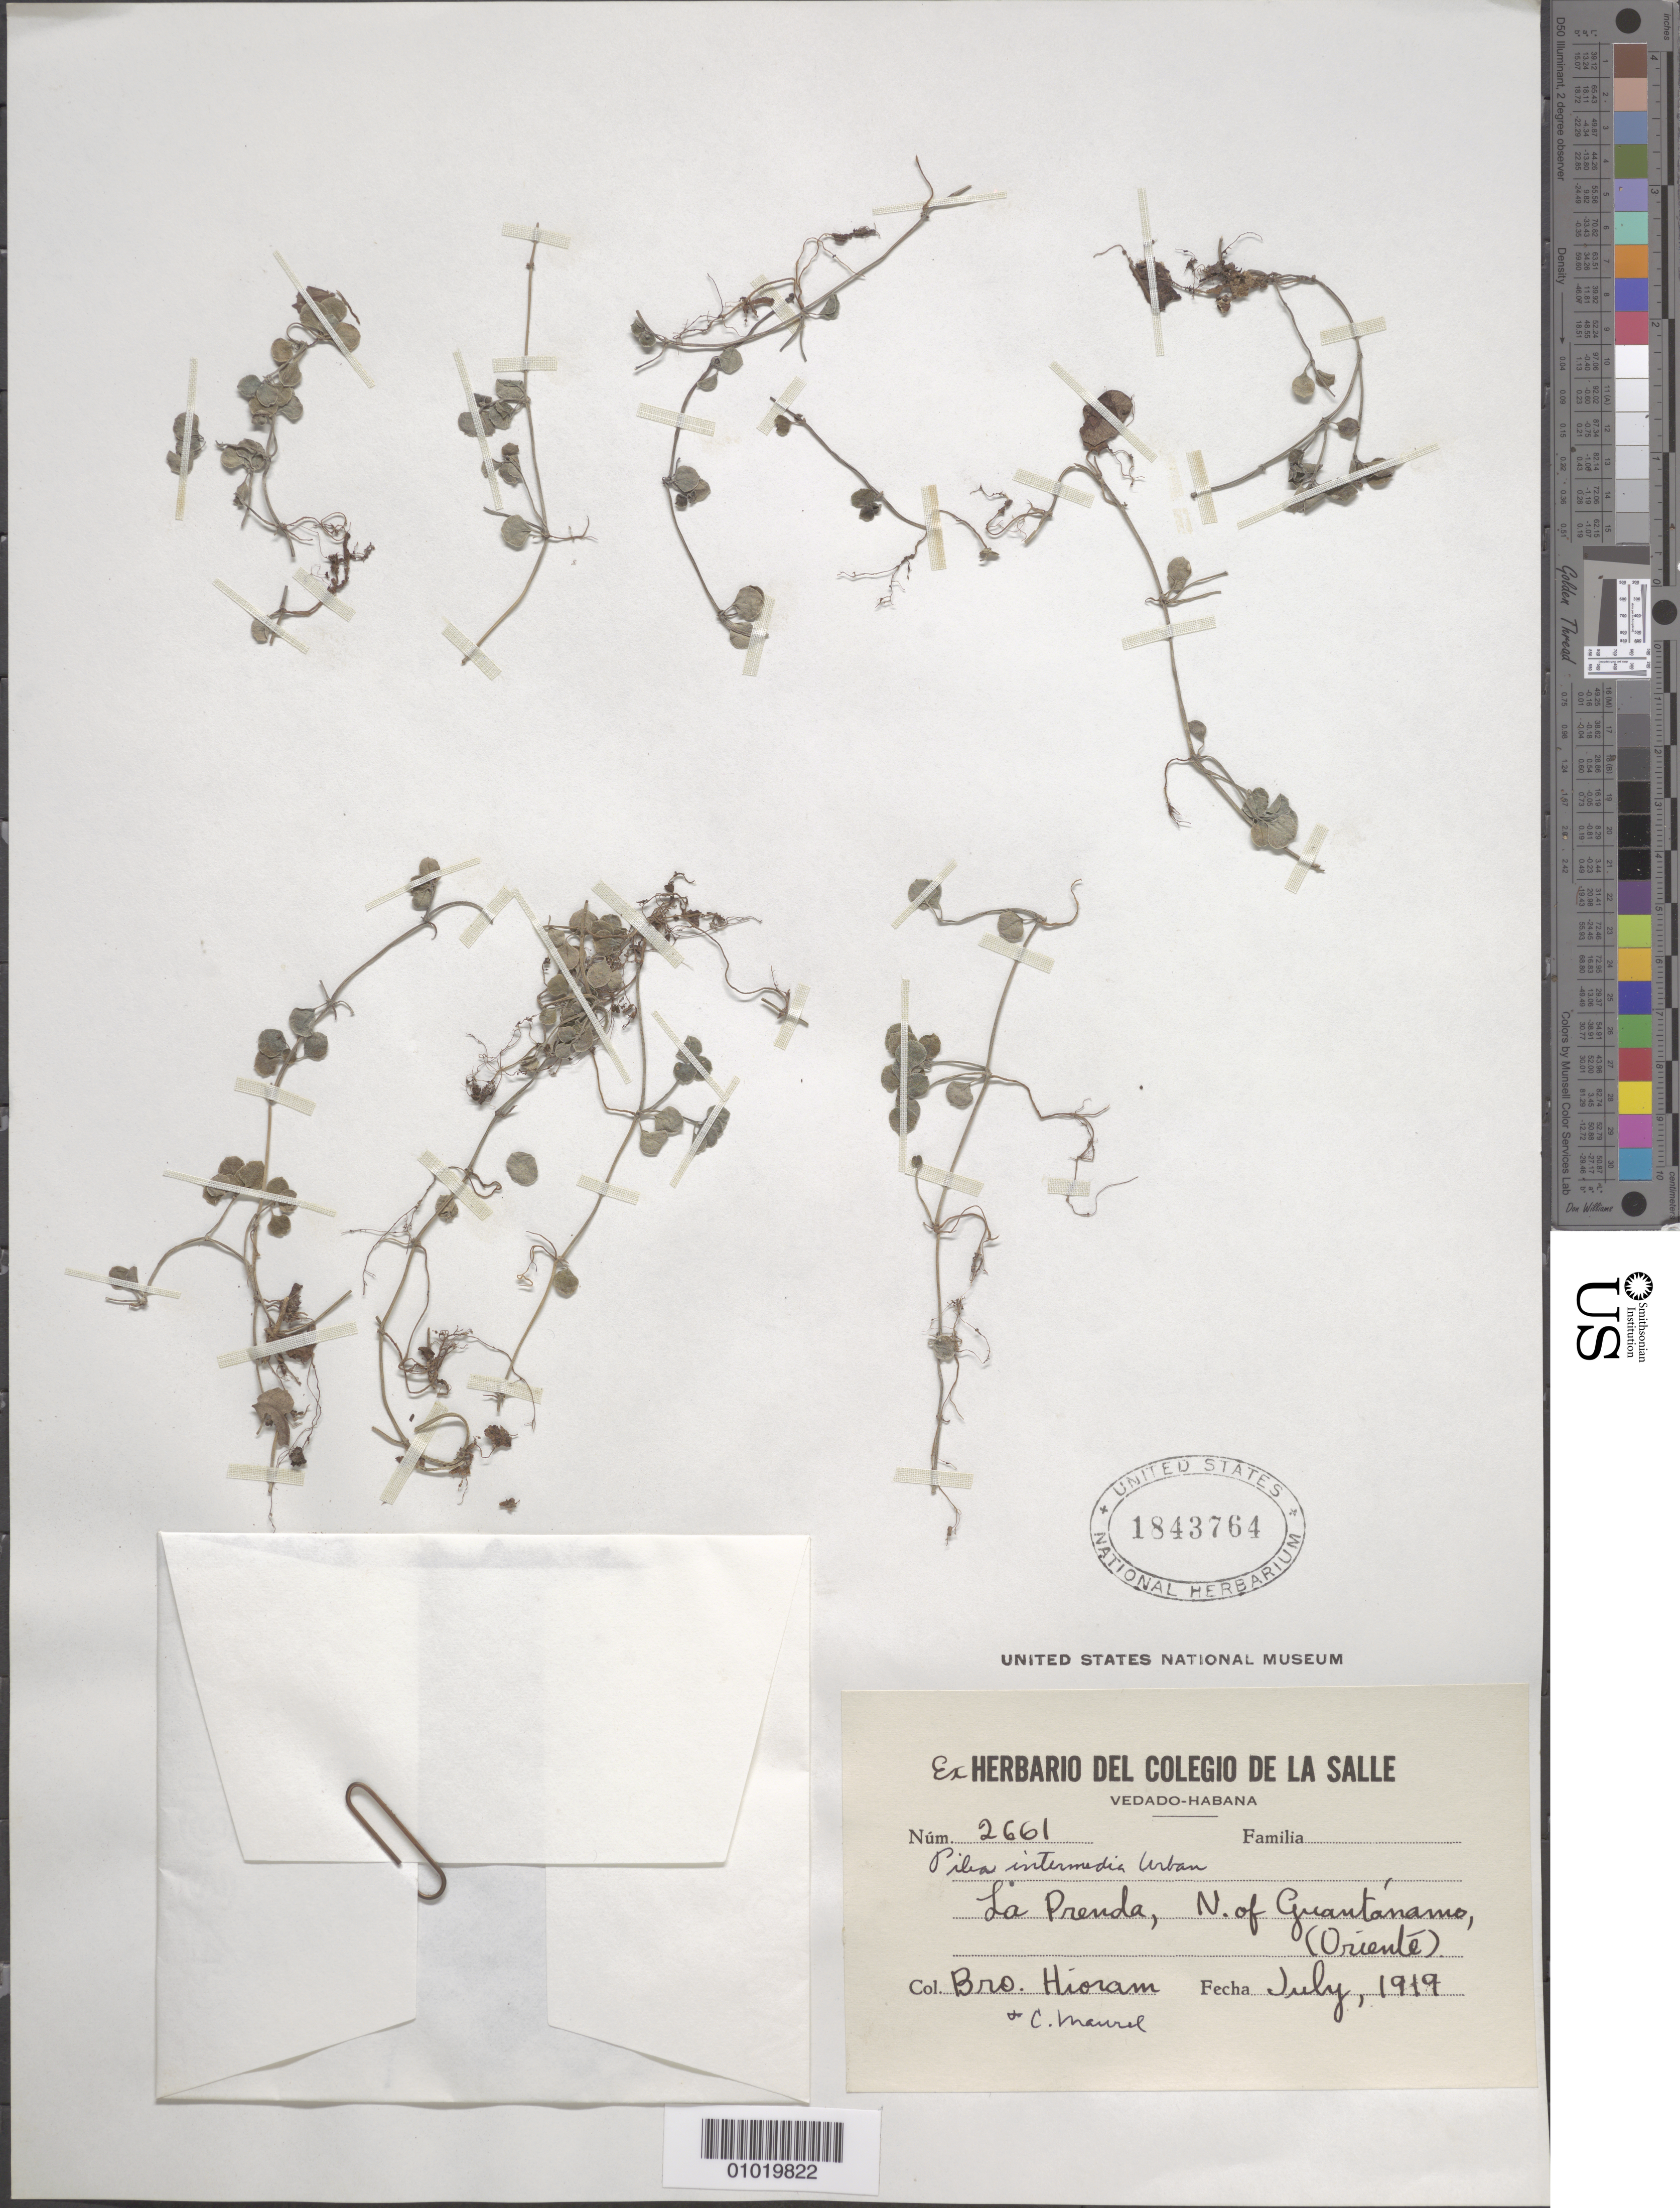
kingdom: Plantae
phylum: Tracheophyta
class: Magnoliopsida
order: Rosales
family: Urticaceae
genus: Pilea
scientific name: Pilea intermedia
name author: (Wedd.) Urb.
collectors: Bro. Hioram & C. Maurel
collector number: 2661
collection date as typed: Jul 1919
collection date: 1919-07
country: Cuba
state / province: Guantánamo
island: Cuba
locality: La Prenda, N of Guantánamo, Oriente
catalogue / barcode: US 1843764